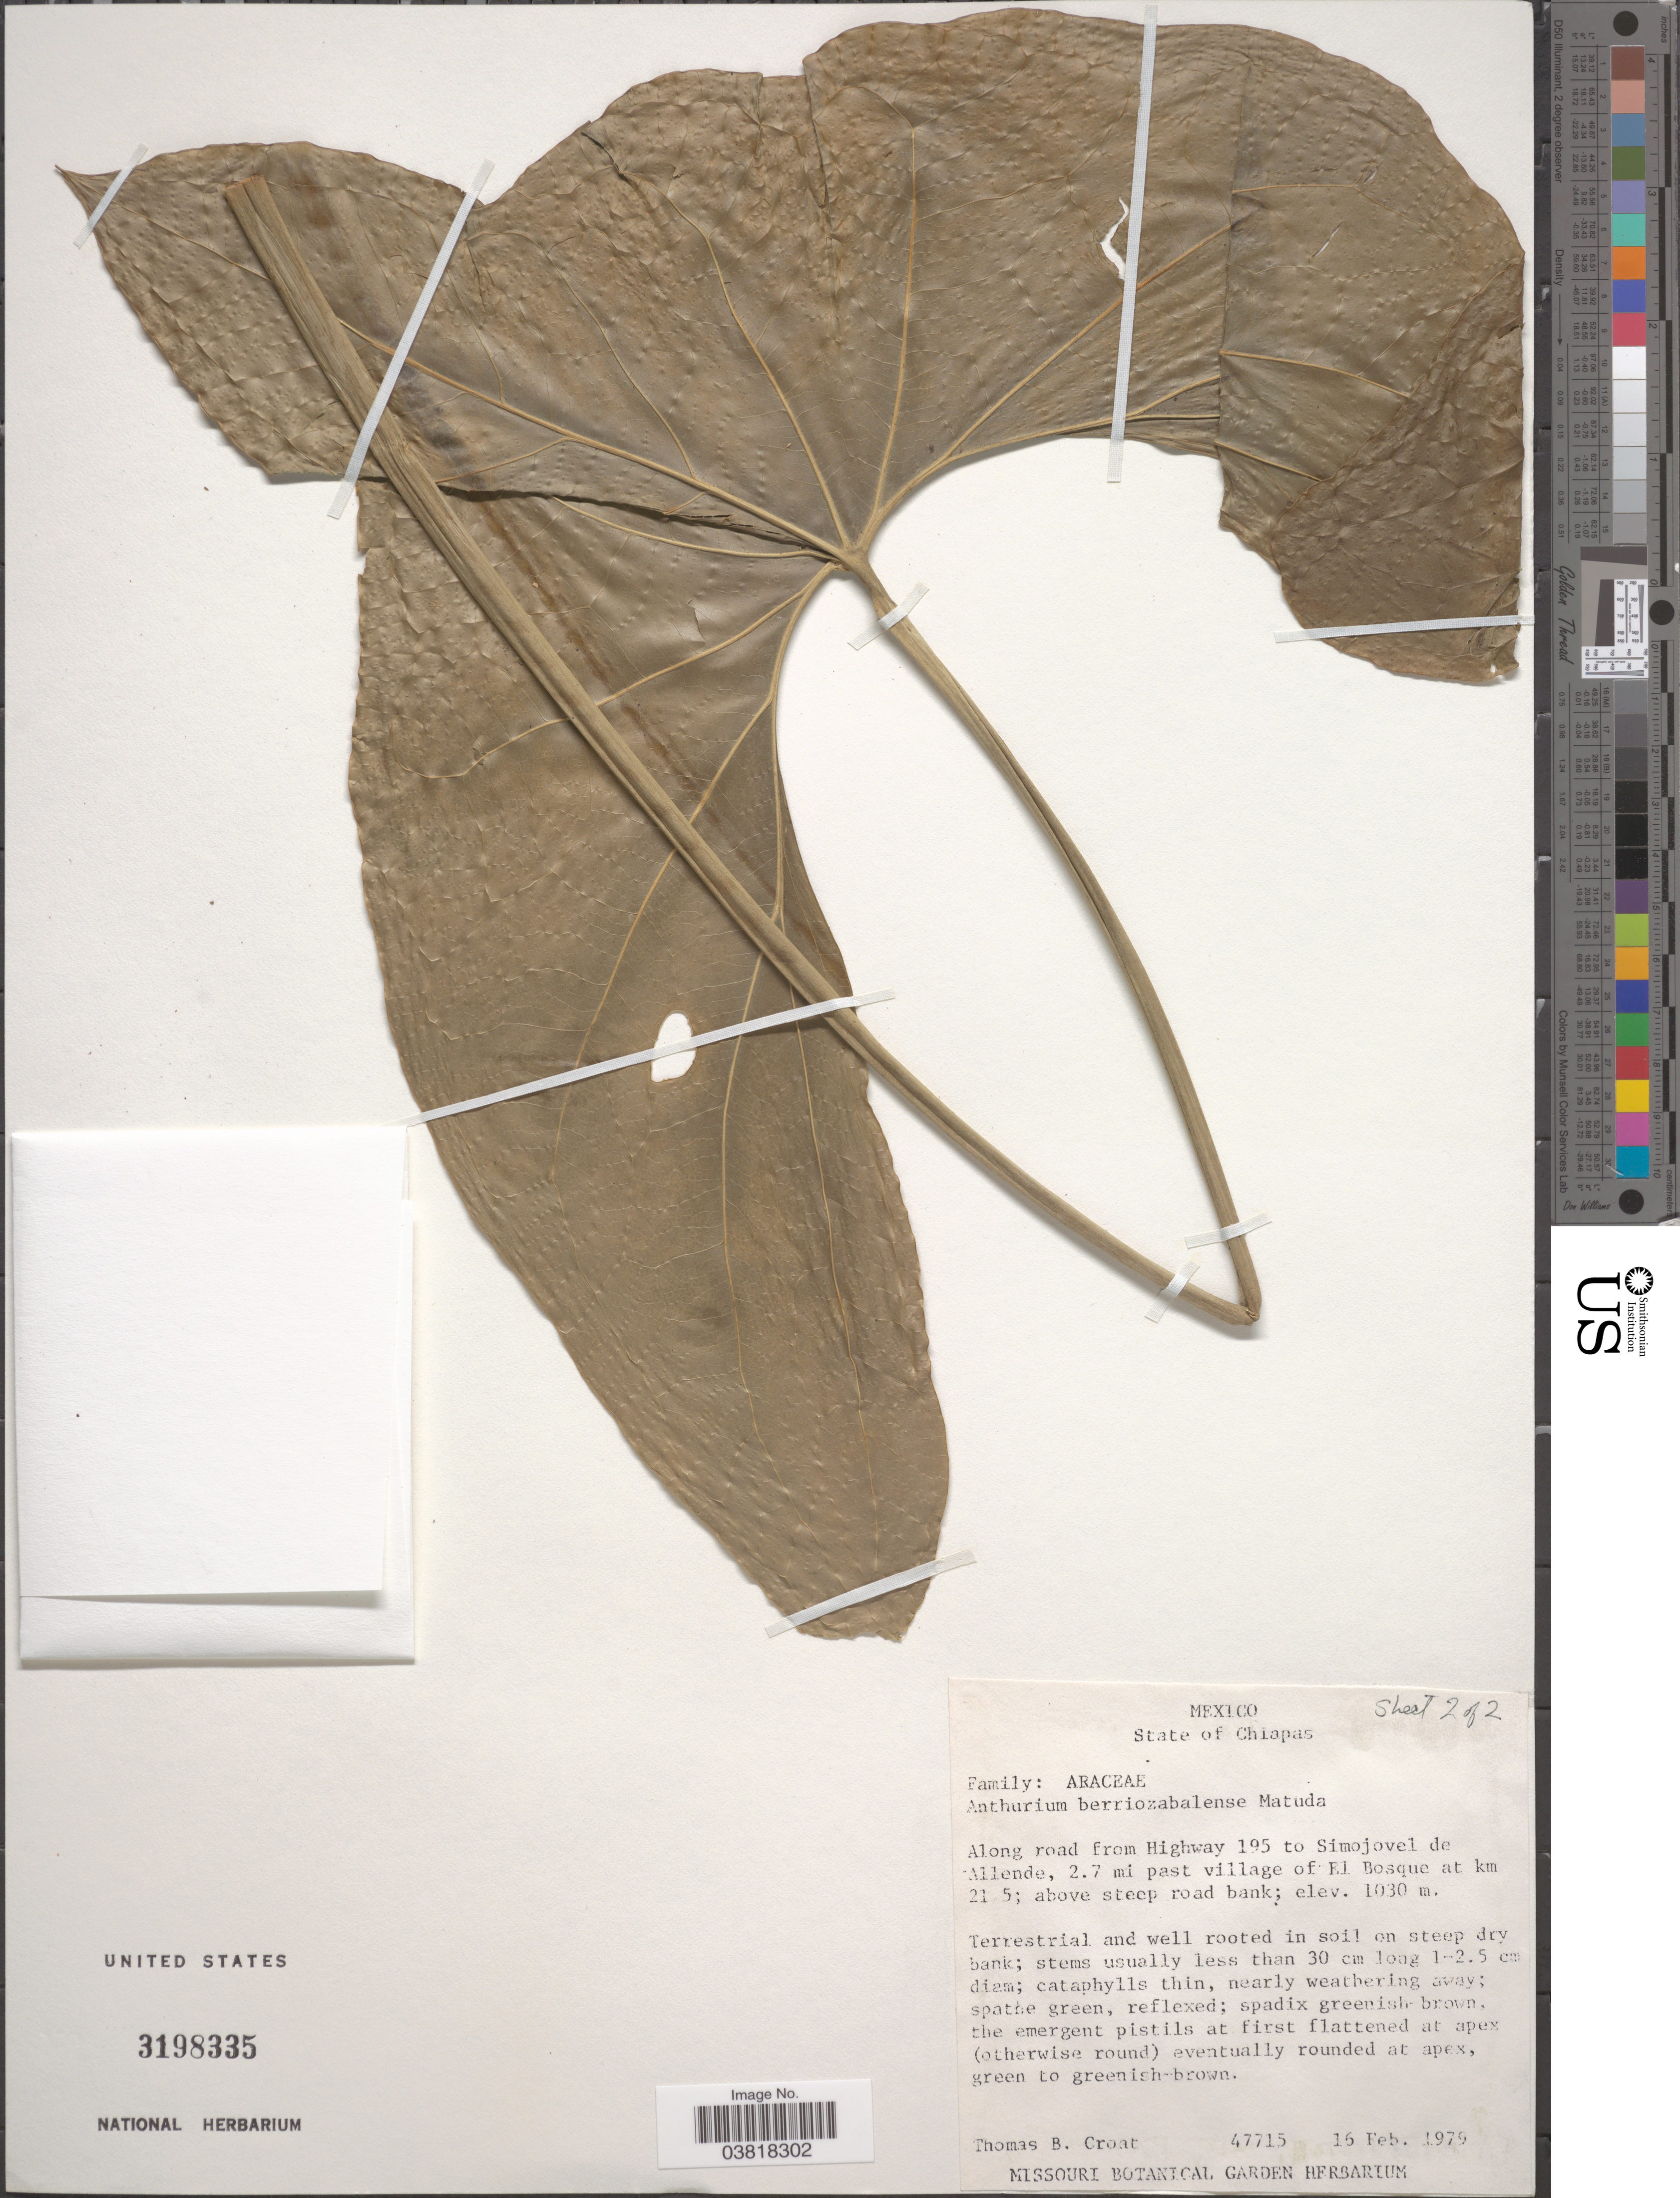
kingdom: Plantae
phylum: Tracheophyta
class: Liliopsida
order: Alismatales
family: Araceae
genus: Anthurium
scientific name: Anthurium berriozabalense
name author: Matuda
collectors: T. B. Croat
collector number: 47715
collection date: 1979-02-16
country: Mexico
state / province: Chiapas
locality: Along road from Highway 195 to Simojovel de Allende, 2.7 mi past village of El Bosque at km 21.5; above steep road bank.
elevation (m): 1030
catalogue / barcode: US 3198335